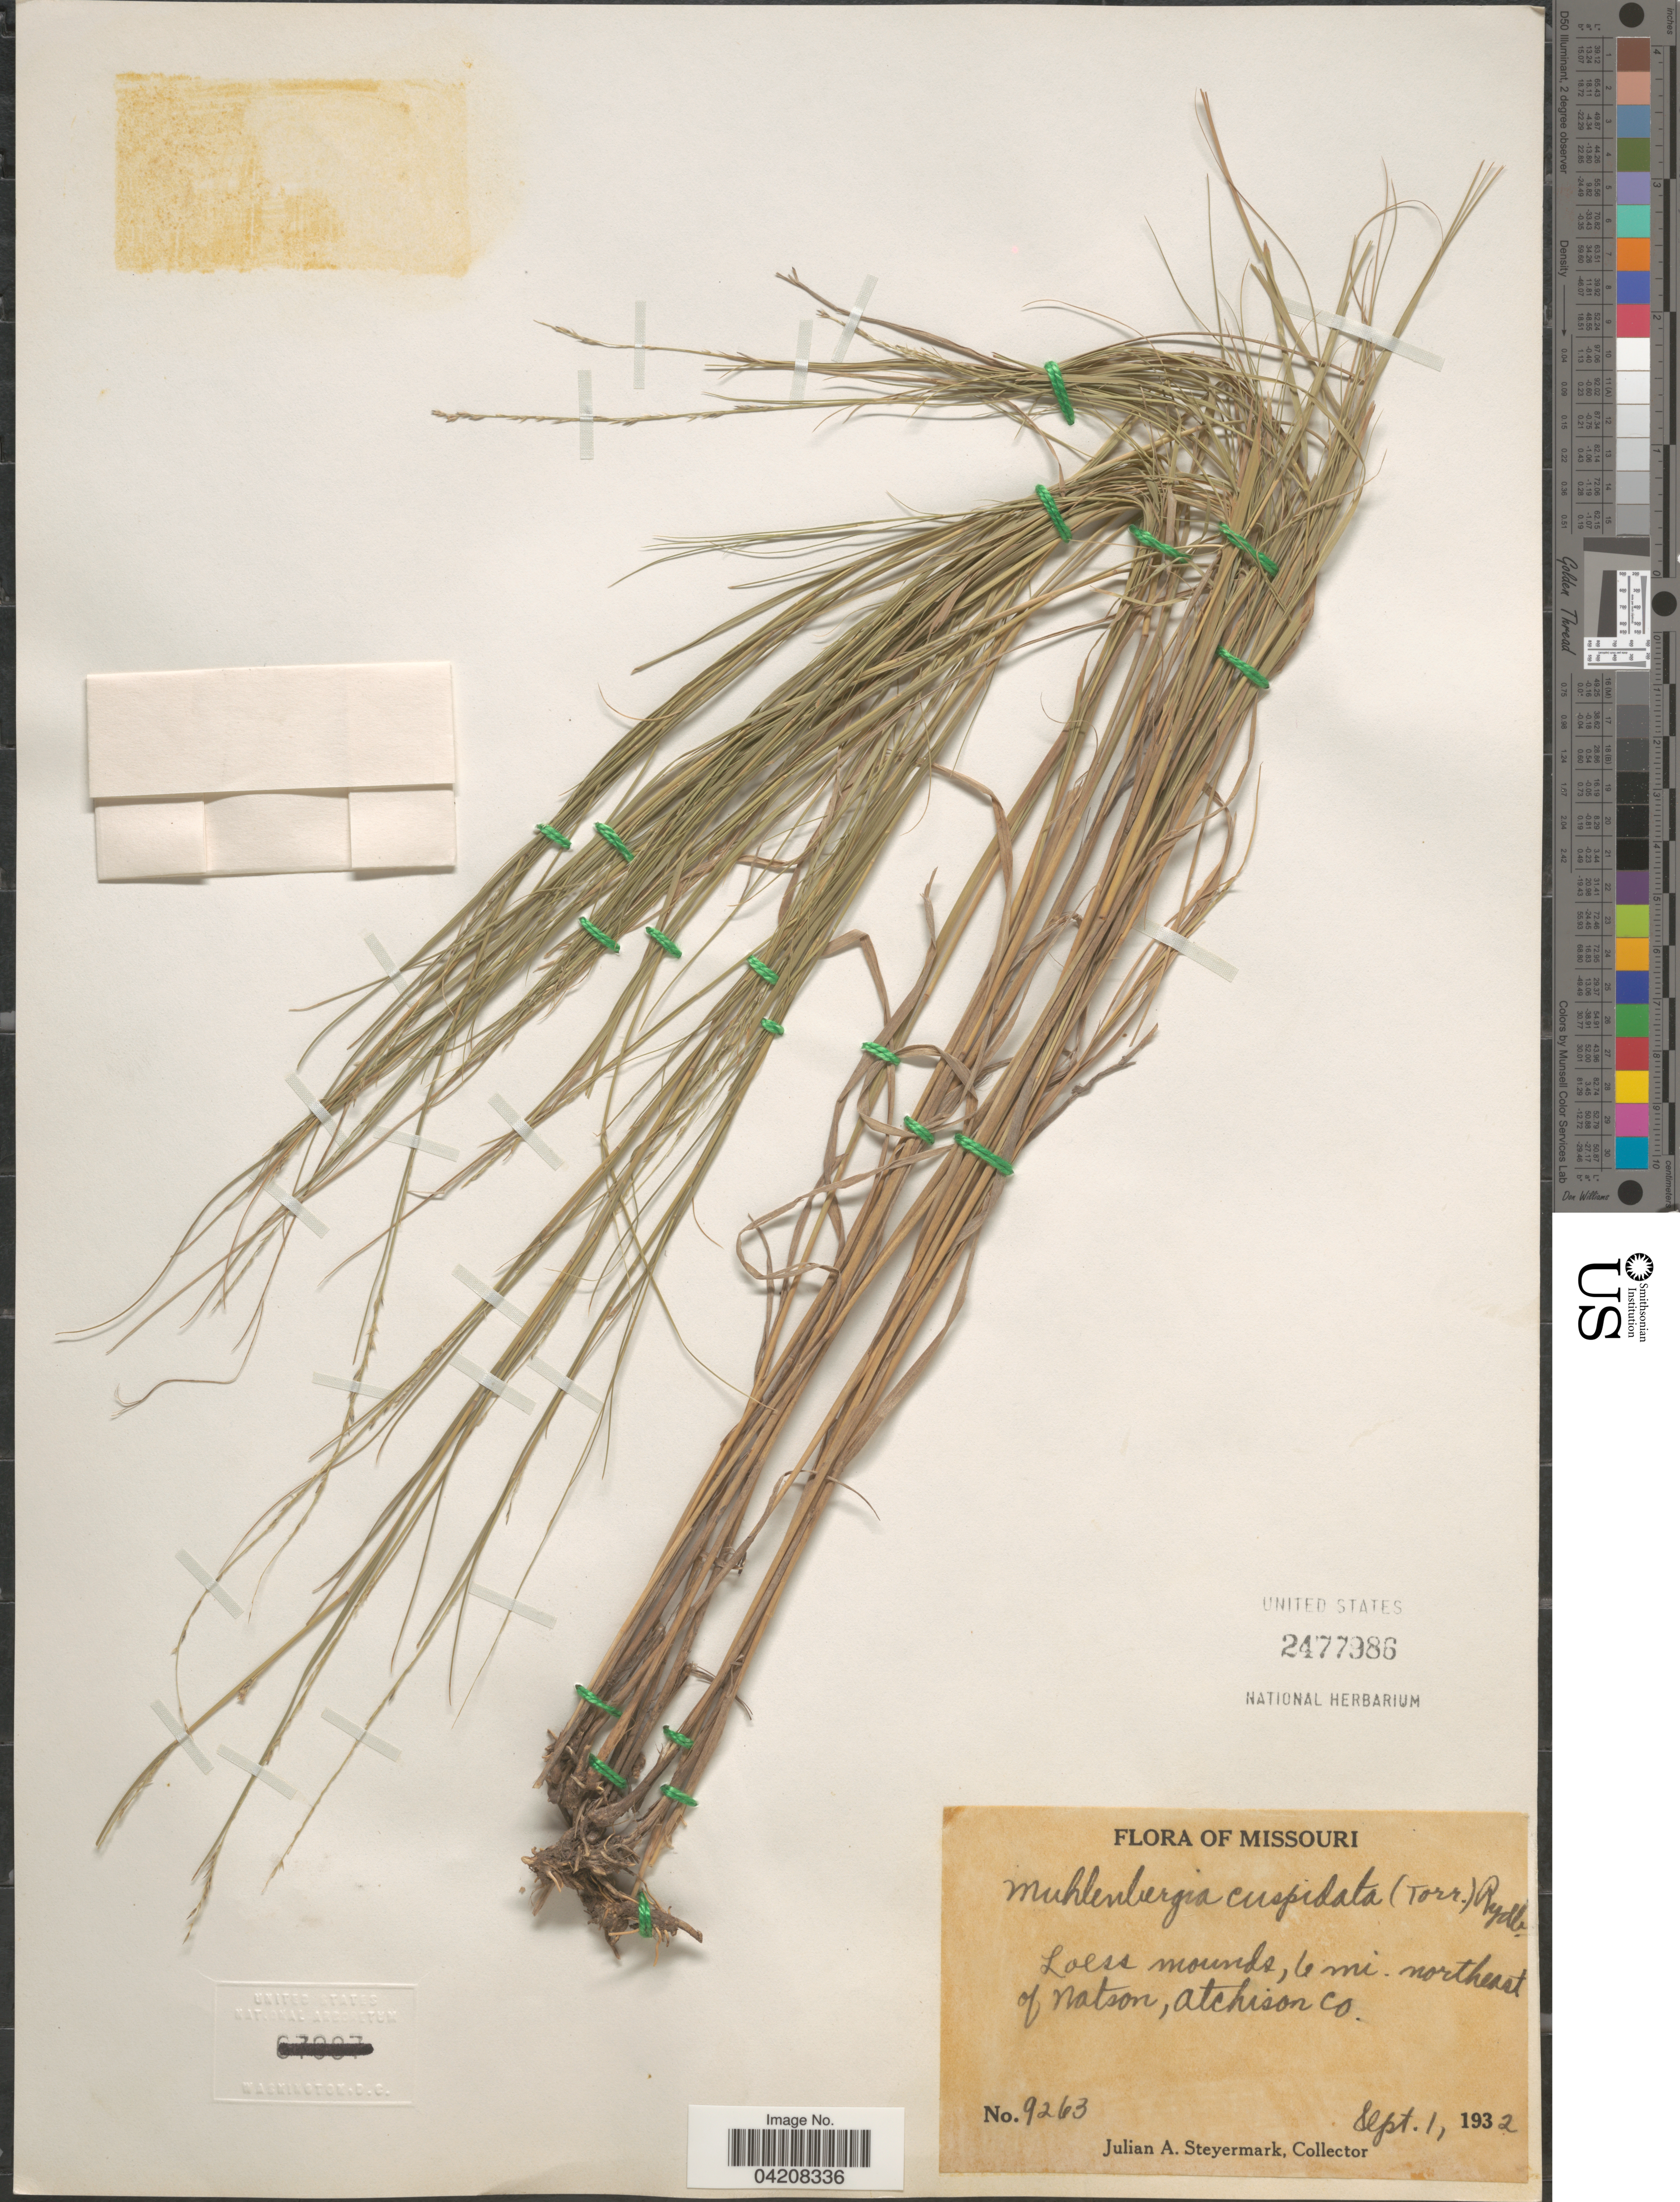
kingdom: Plantae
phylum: Tracheophyta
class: Liliopsida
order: Poales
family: Poaceae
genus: Muhlenbergia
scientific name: Muhlenbergia cuspidata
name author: (Torr. ex Hook.) Rydb.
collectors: J. Steyermark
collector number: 9263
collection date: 1932-09-01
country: United States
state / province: Missouri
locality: Loess mounds, 6 mi. northeast of Natson, Atchison Co.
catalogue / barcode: US 2477986